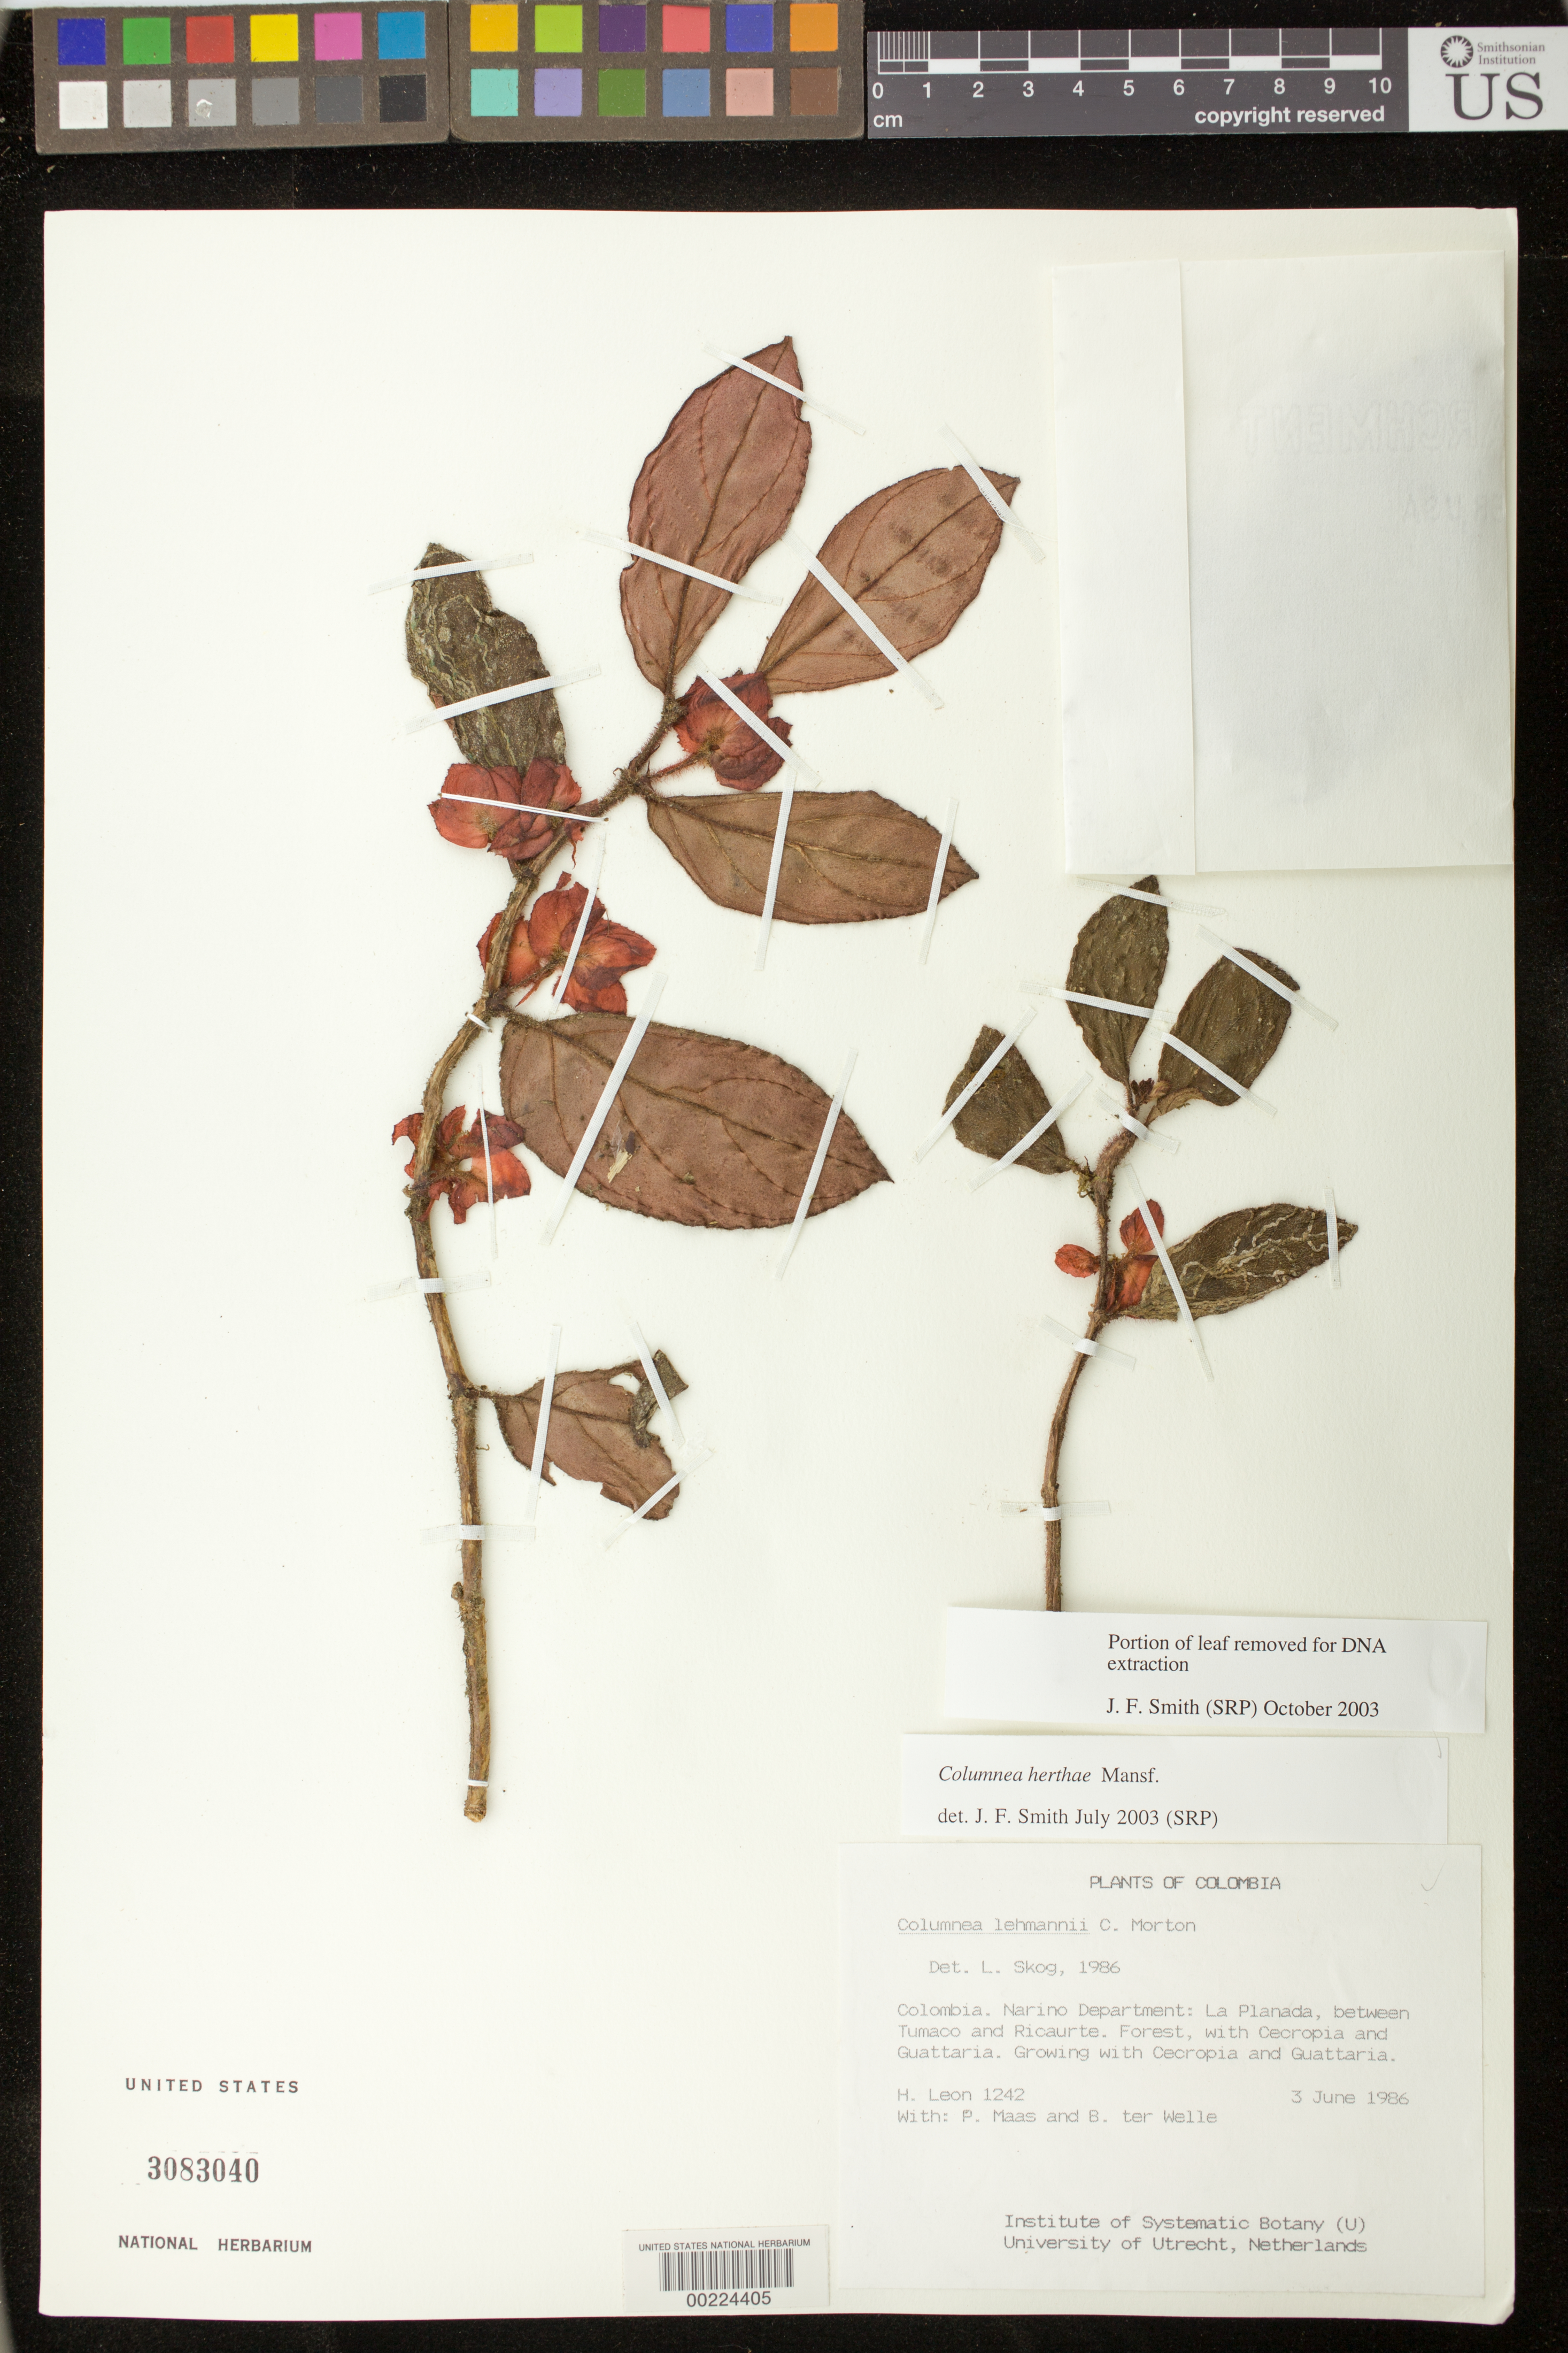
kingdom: Plantae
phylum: Tracheophyta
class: Magnoliopsida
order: Lamiales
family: Gesneriaceae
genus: Columnea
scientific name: Columnea lehmannii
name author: Mansf.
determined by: Clark, J. L.; Skog, Laurence E.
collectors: H. León, P. Maas & B. Welle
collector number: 1242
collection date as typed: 03 Jun 1986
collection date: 1986-06-03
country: Colombia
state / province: Nariño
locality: La Planada, between Tumaco and Ricaurte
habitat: Forest, growing with Cecropia and Guattaria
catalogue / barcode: US 3083040